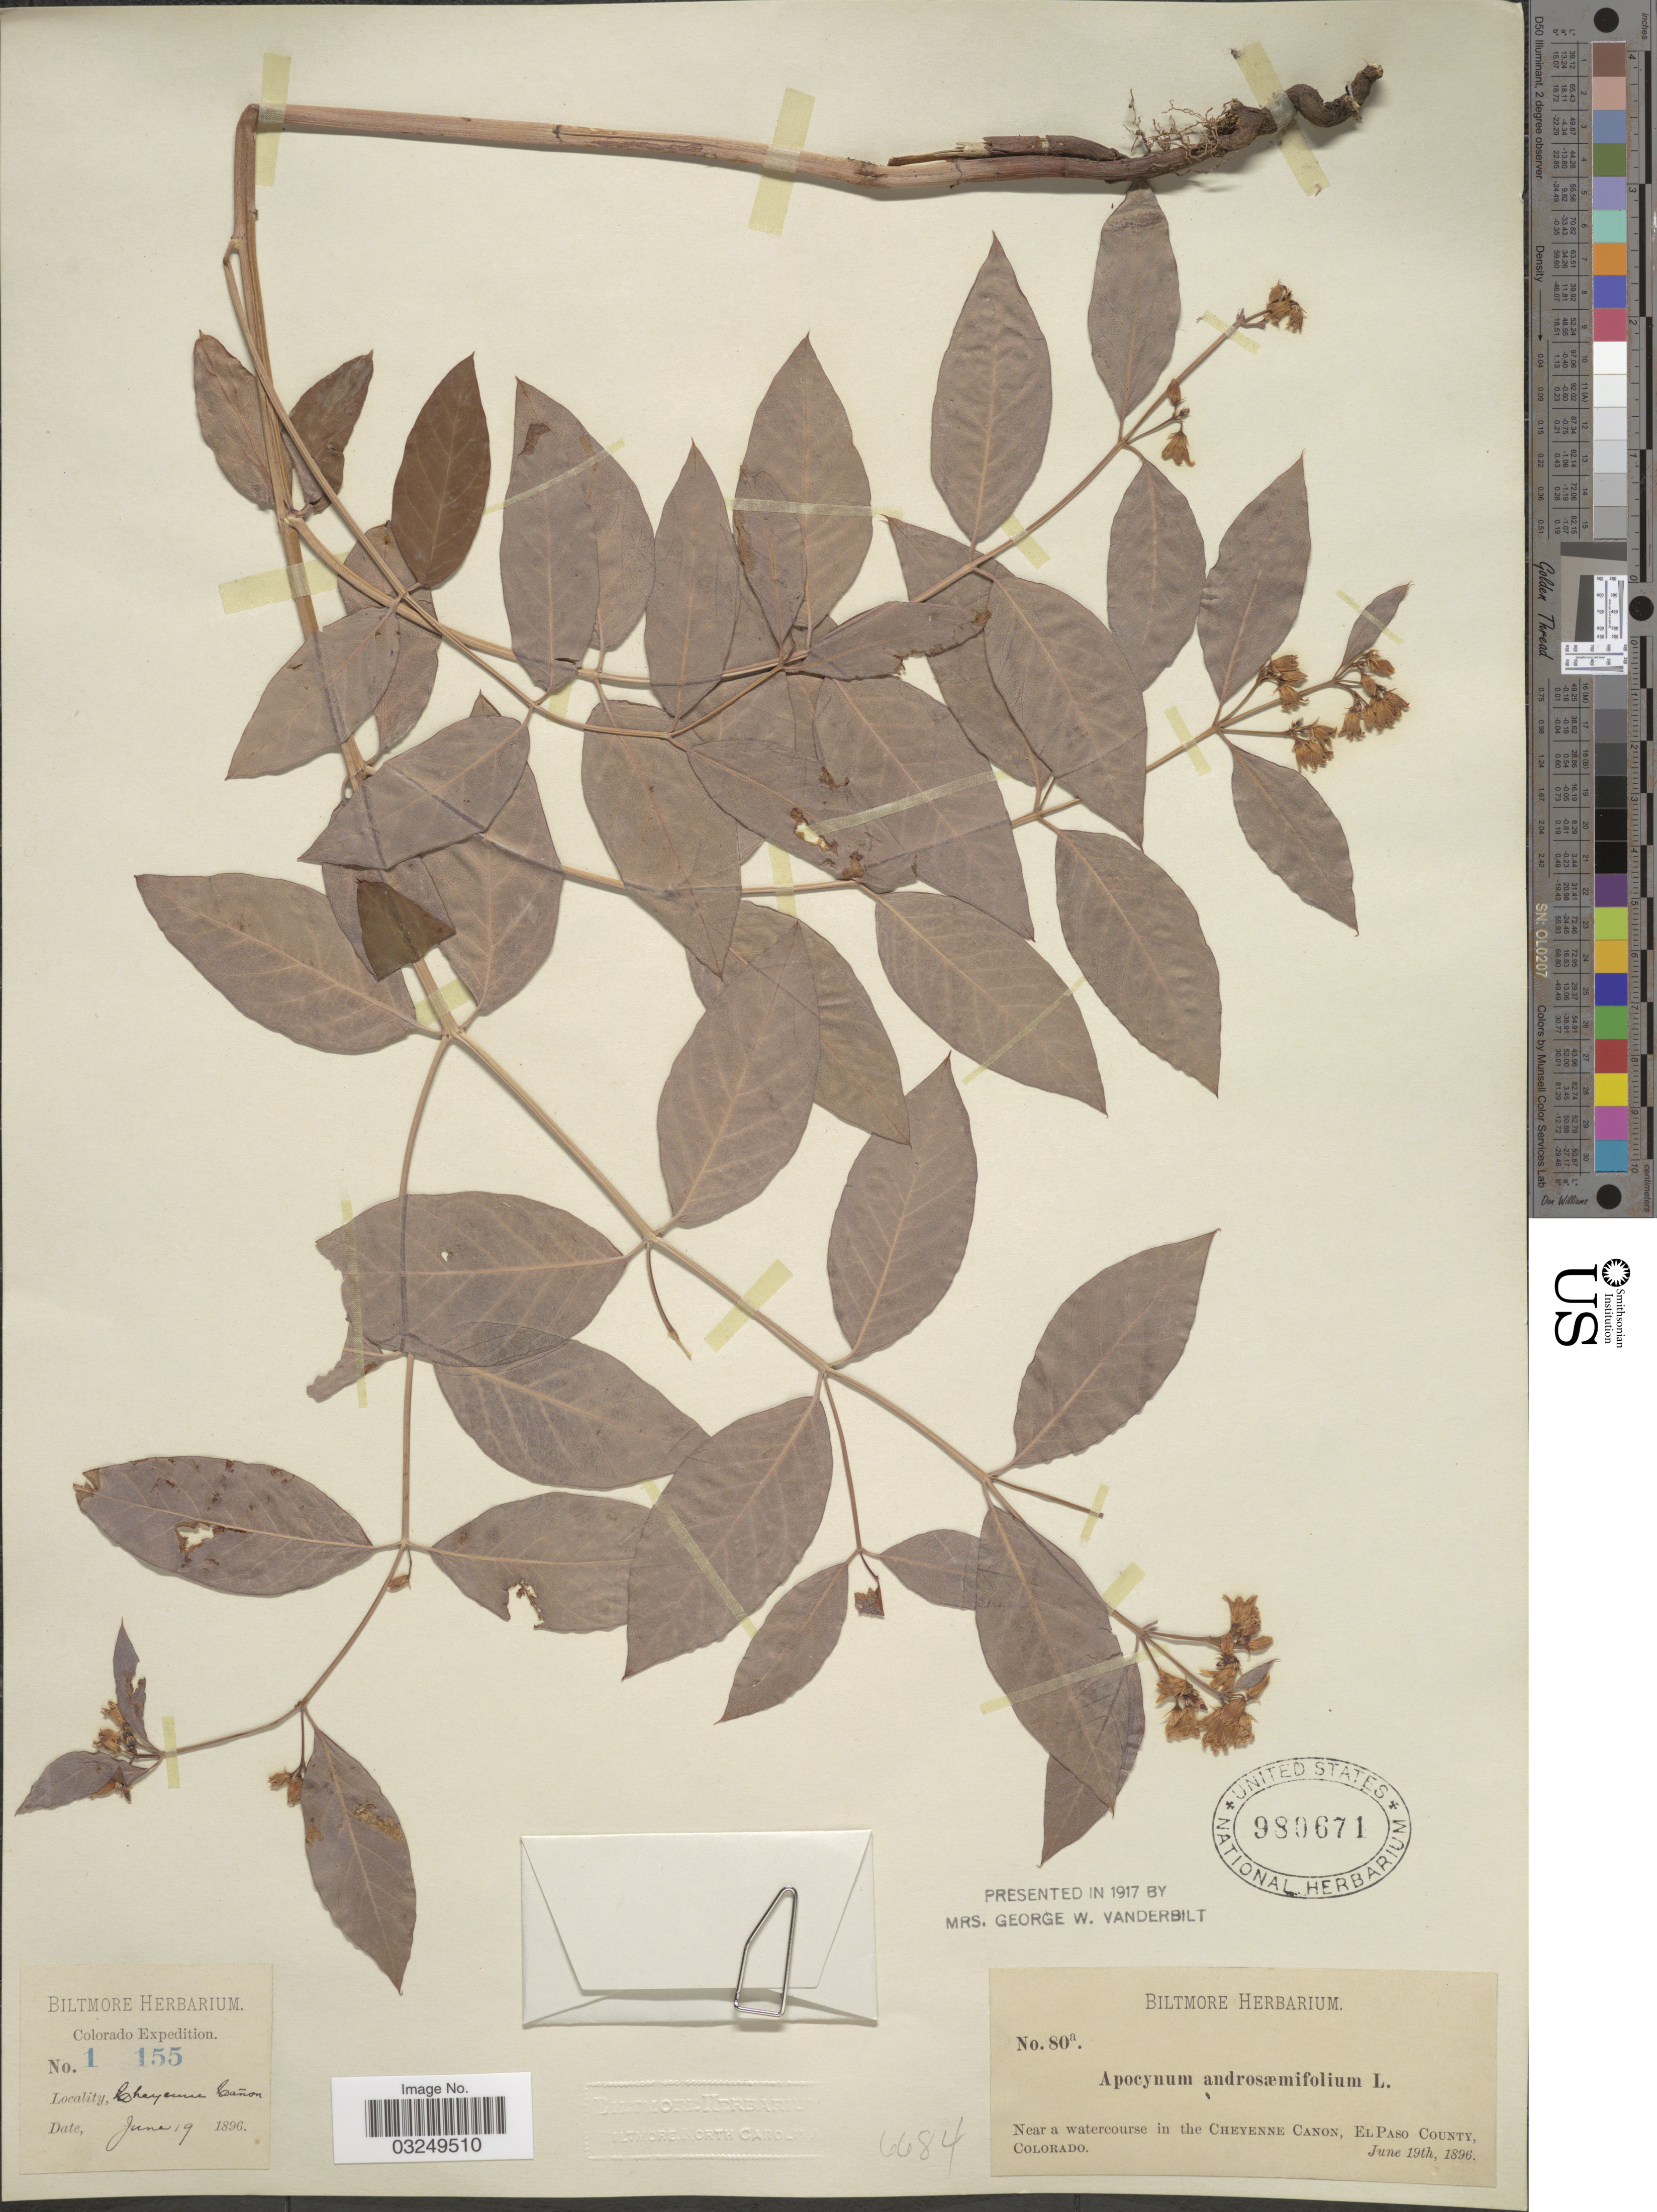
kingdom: Plantae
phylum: Tracheophyta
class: Magnoliopsida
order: Gentianales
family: Apocynaceae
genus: Apocynum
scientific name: Apocynum androsaemifolium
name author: L.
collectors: ex herb. Biltmore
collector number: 80a/1155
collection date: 1896-06-19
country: United States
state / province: Colorado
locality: Near a watercourse in the Cheyenne Canon, El Paso County. Cheyenne Cañon.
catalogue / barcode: US 9809671